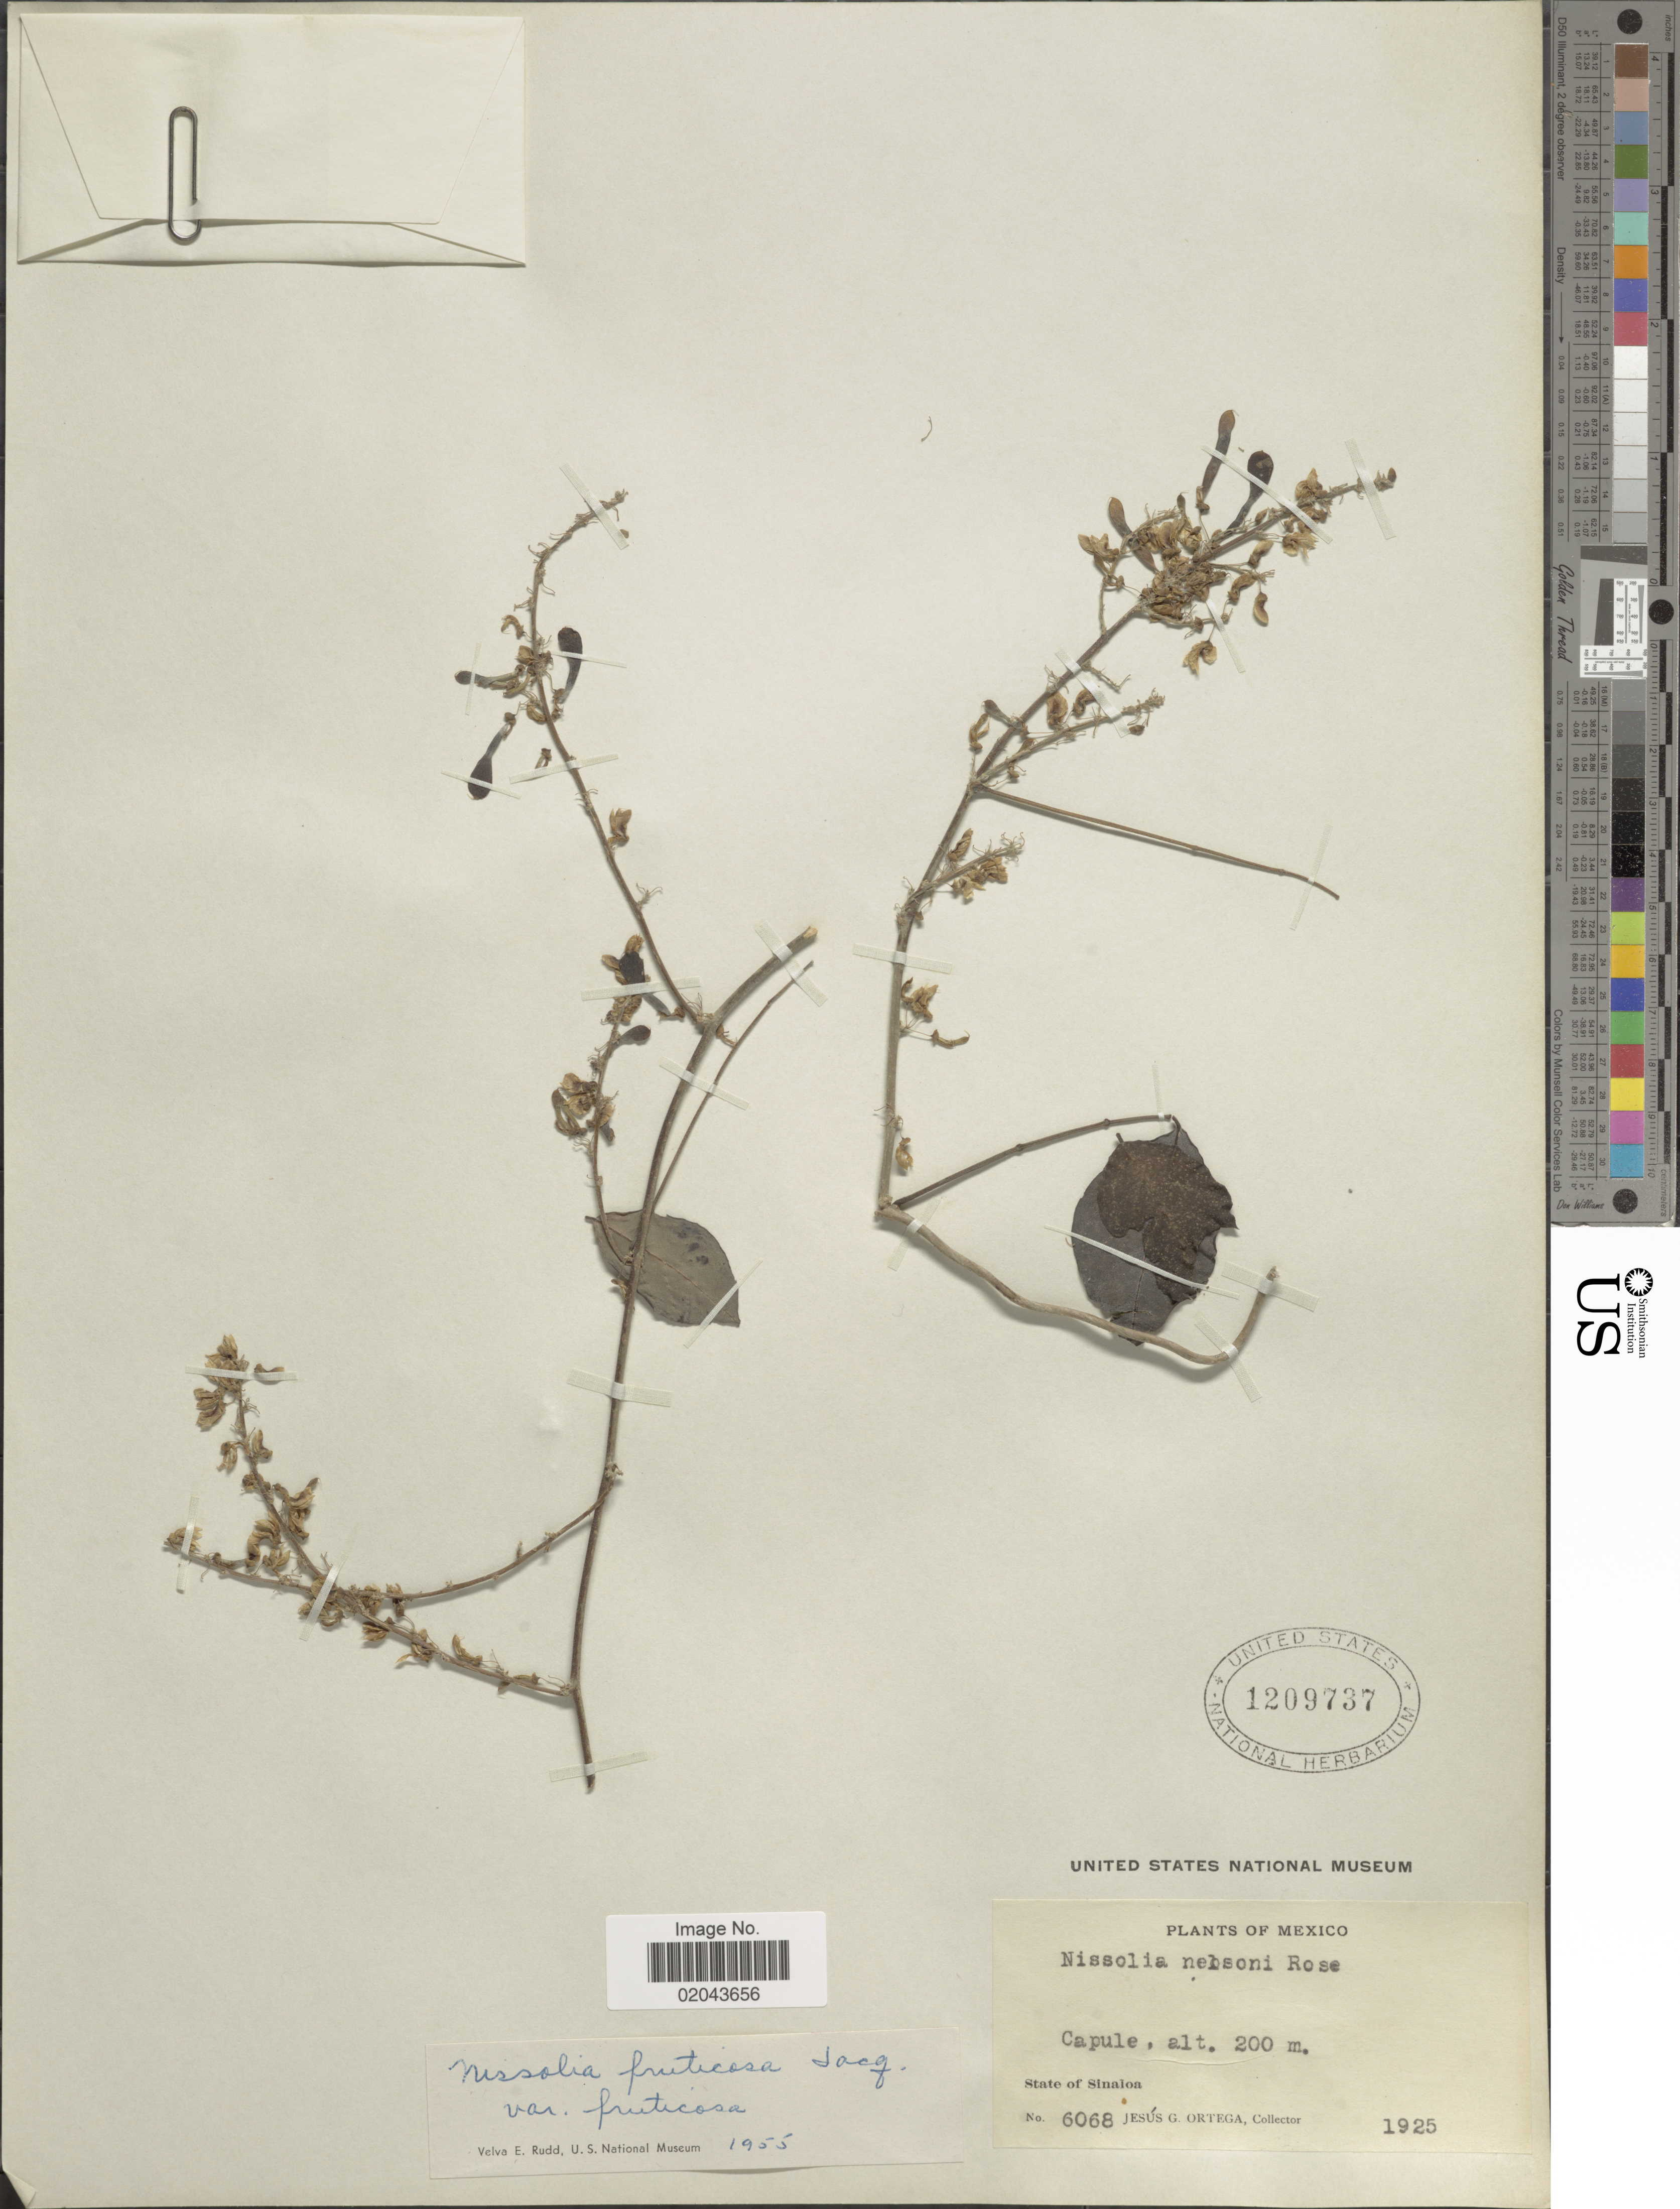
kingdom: Plantae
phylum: Tracheophyta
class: Magnoliopsida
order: Fabales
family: Fabaceae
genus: Nissolia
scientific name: Nissolia fruticosa var. fruticosa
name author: Jacq.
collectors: J. Ortega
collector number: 6068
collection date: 1925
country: Mexico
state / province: Sinaloa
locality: Capule.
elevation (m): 200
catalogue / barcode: US 1209737